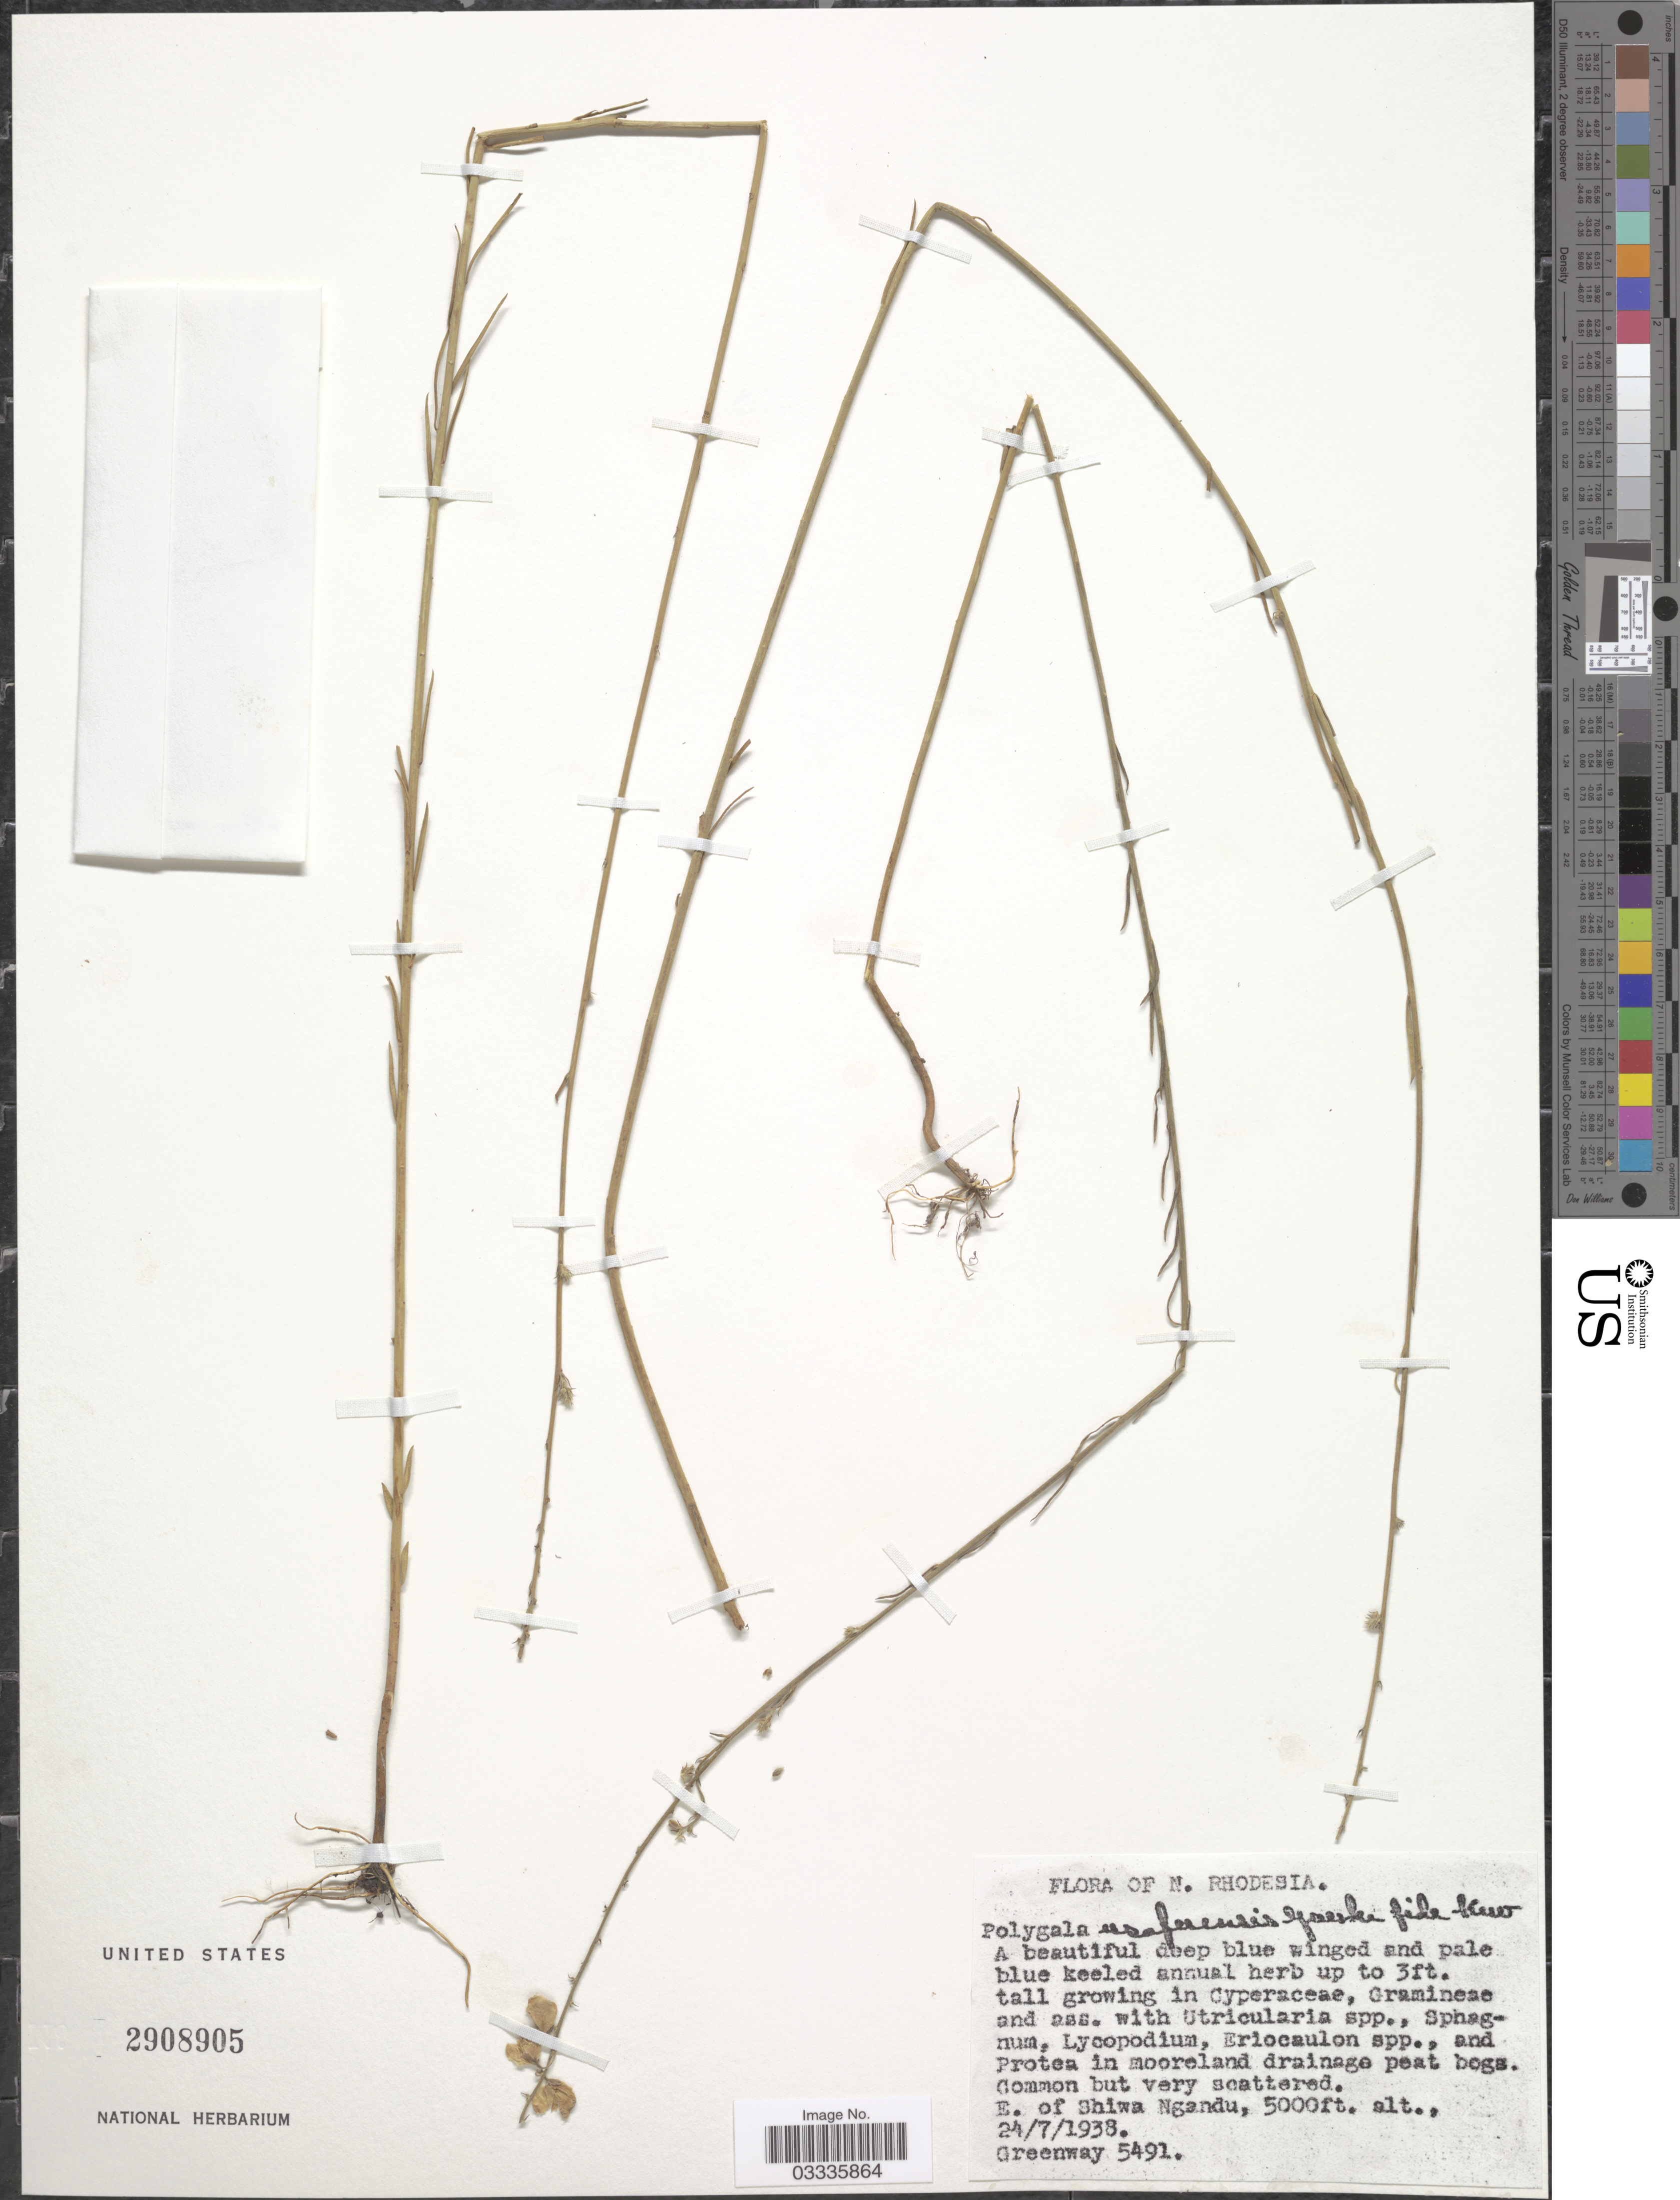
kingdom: Plantae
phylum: Tracheophyta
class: Magnoliopsida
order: Fabales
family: Polygalaceae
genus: Polygala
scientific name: Polygala usafuensis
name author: Gürke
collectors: Greenway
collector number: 5491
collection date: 1938-07-27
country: Zimbabwe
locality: N. Rhodesia. E. of Shiwa Ngandu.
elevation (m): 1524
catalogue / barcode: US 2908905